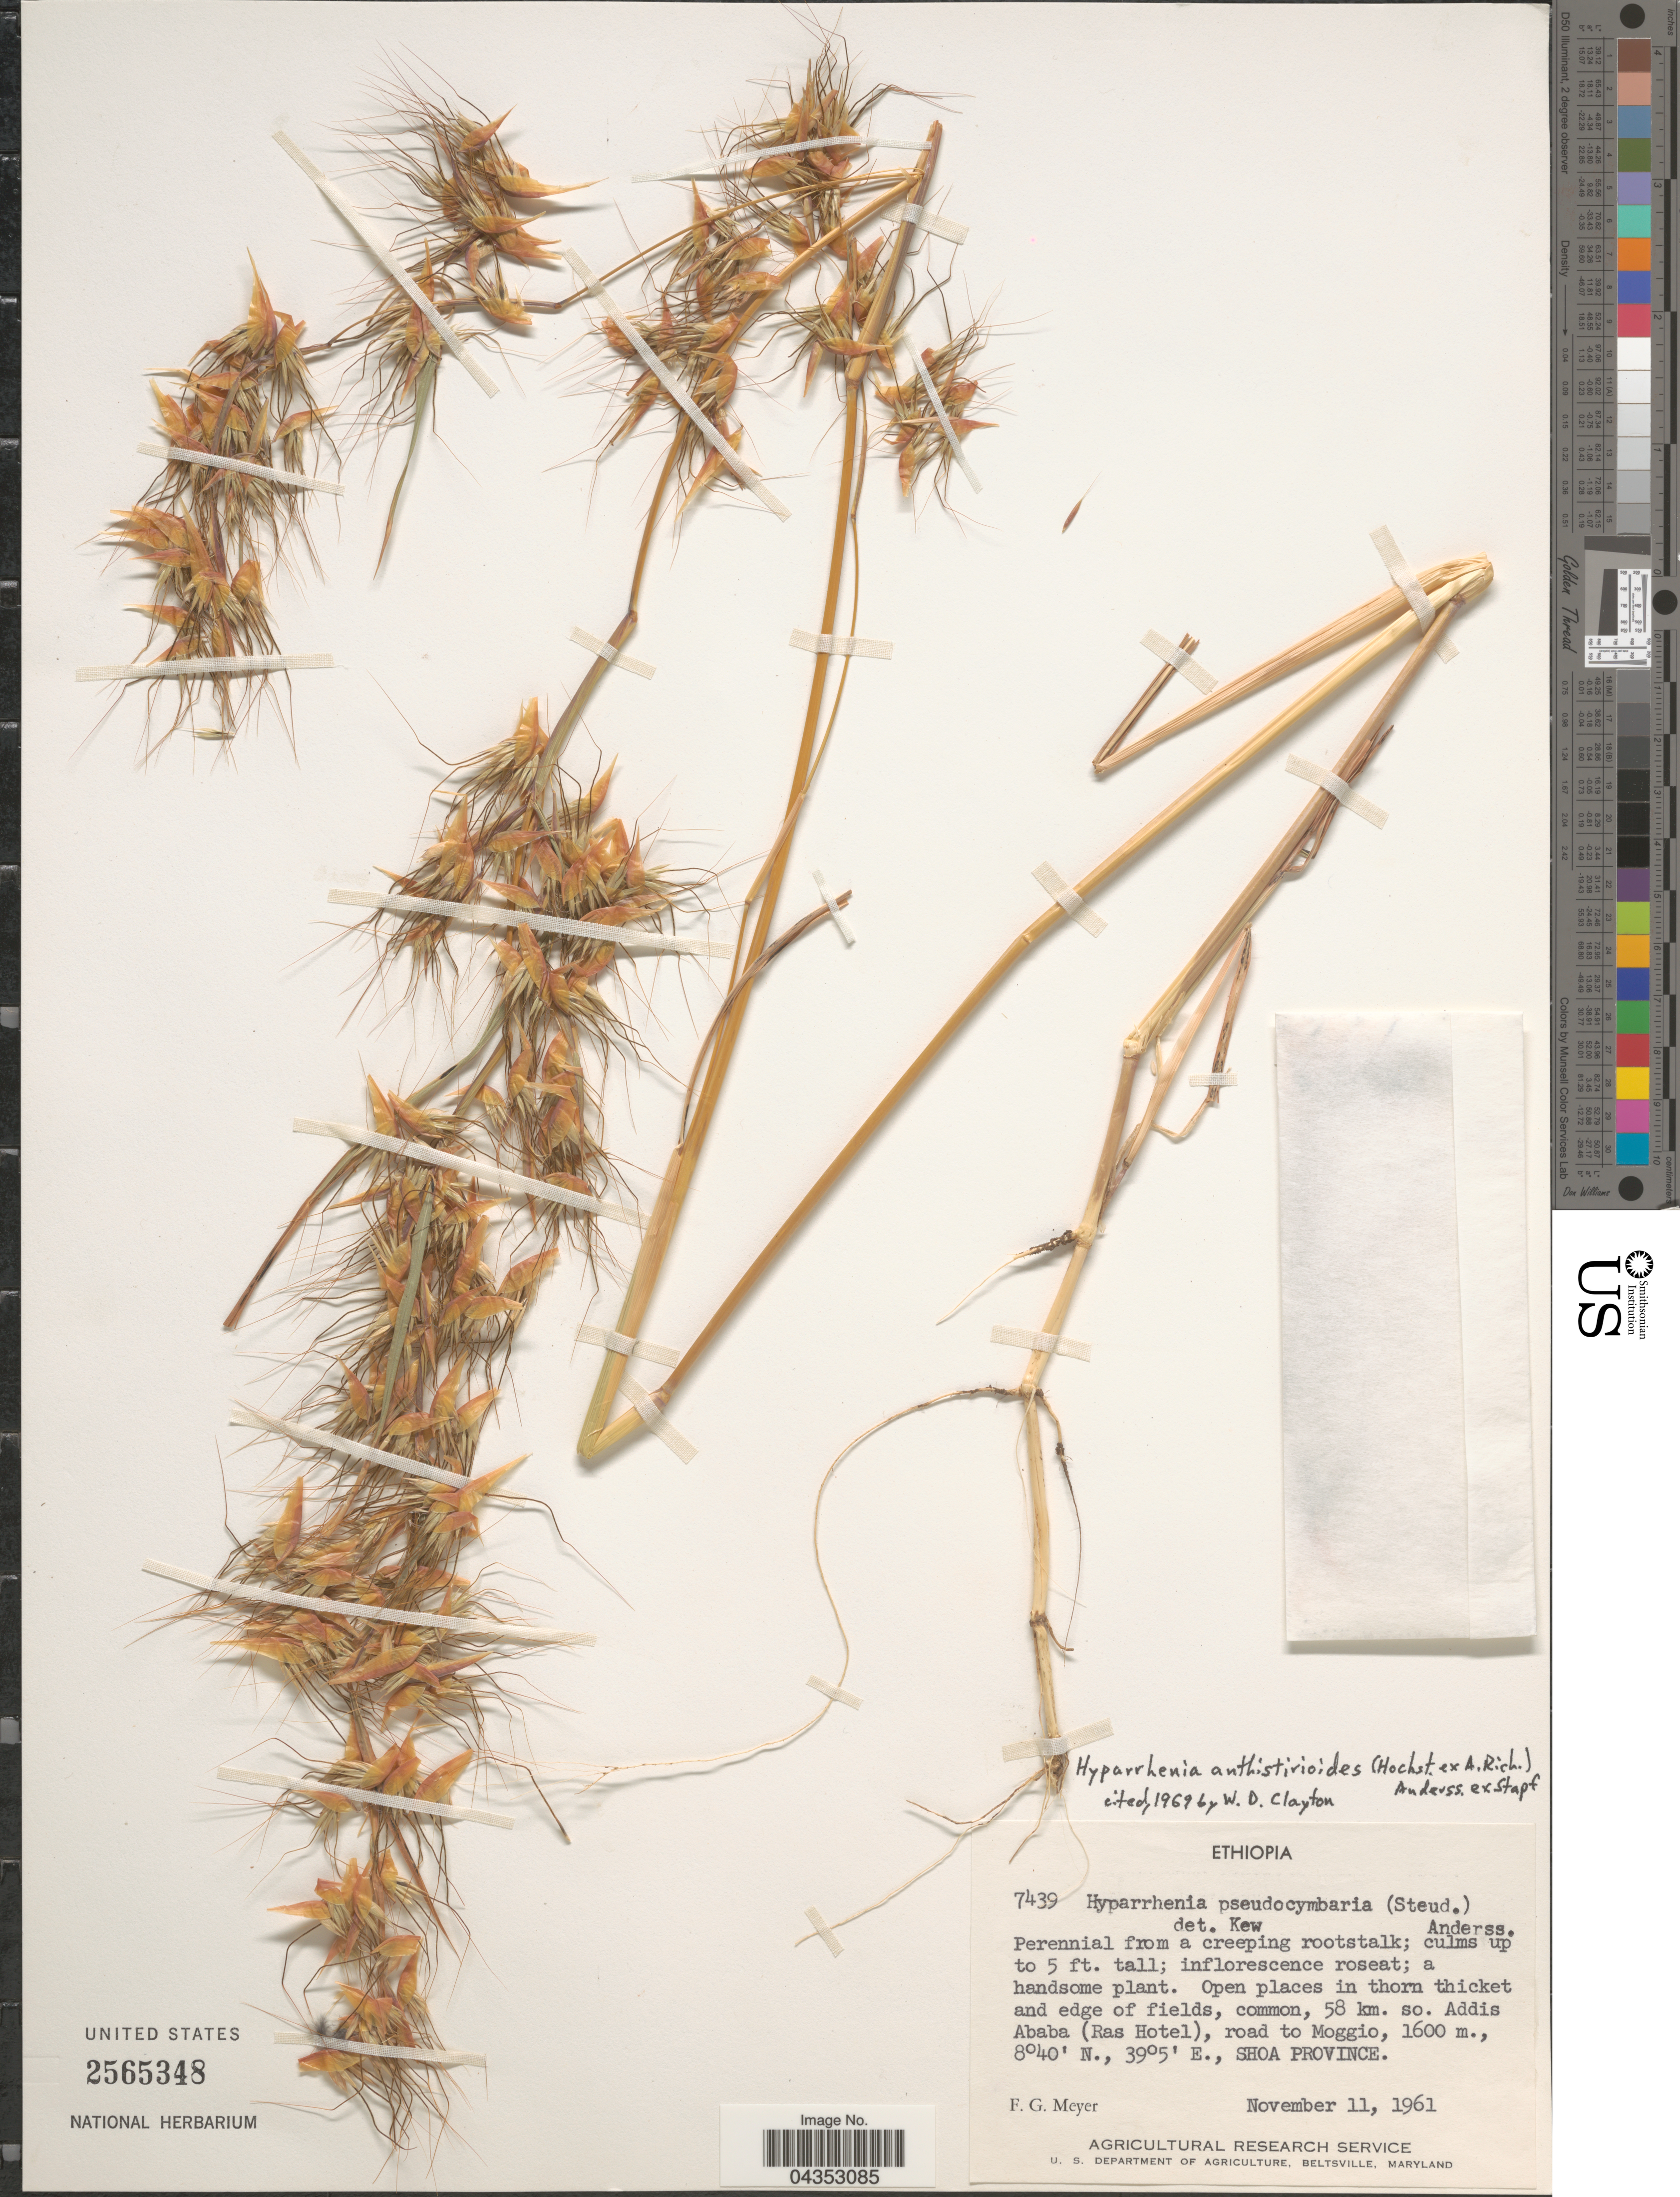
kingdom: Plantae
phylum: Tracheophyta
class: Liliopsida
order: Poales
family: Poaceae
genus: Hyparrhenia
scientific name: Hyparrhenia anthistirioides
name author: (Hochst. ex A. Rich.) Andersson ex Stapf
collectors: F. G. Meyer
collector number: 7439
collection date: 1961-11-11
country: Ethiopia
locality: Open places in thorn thicket and edge of fields, common, 58 km. so. Addis Ababa (Ras Hotel), road to Moggio, Shoa Province.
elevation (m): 1600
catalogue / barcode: US 2565348